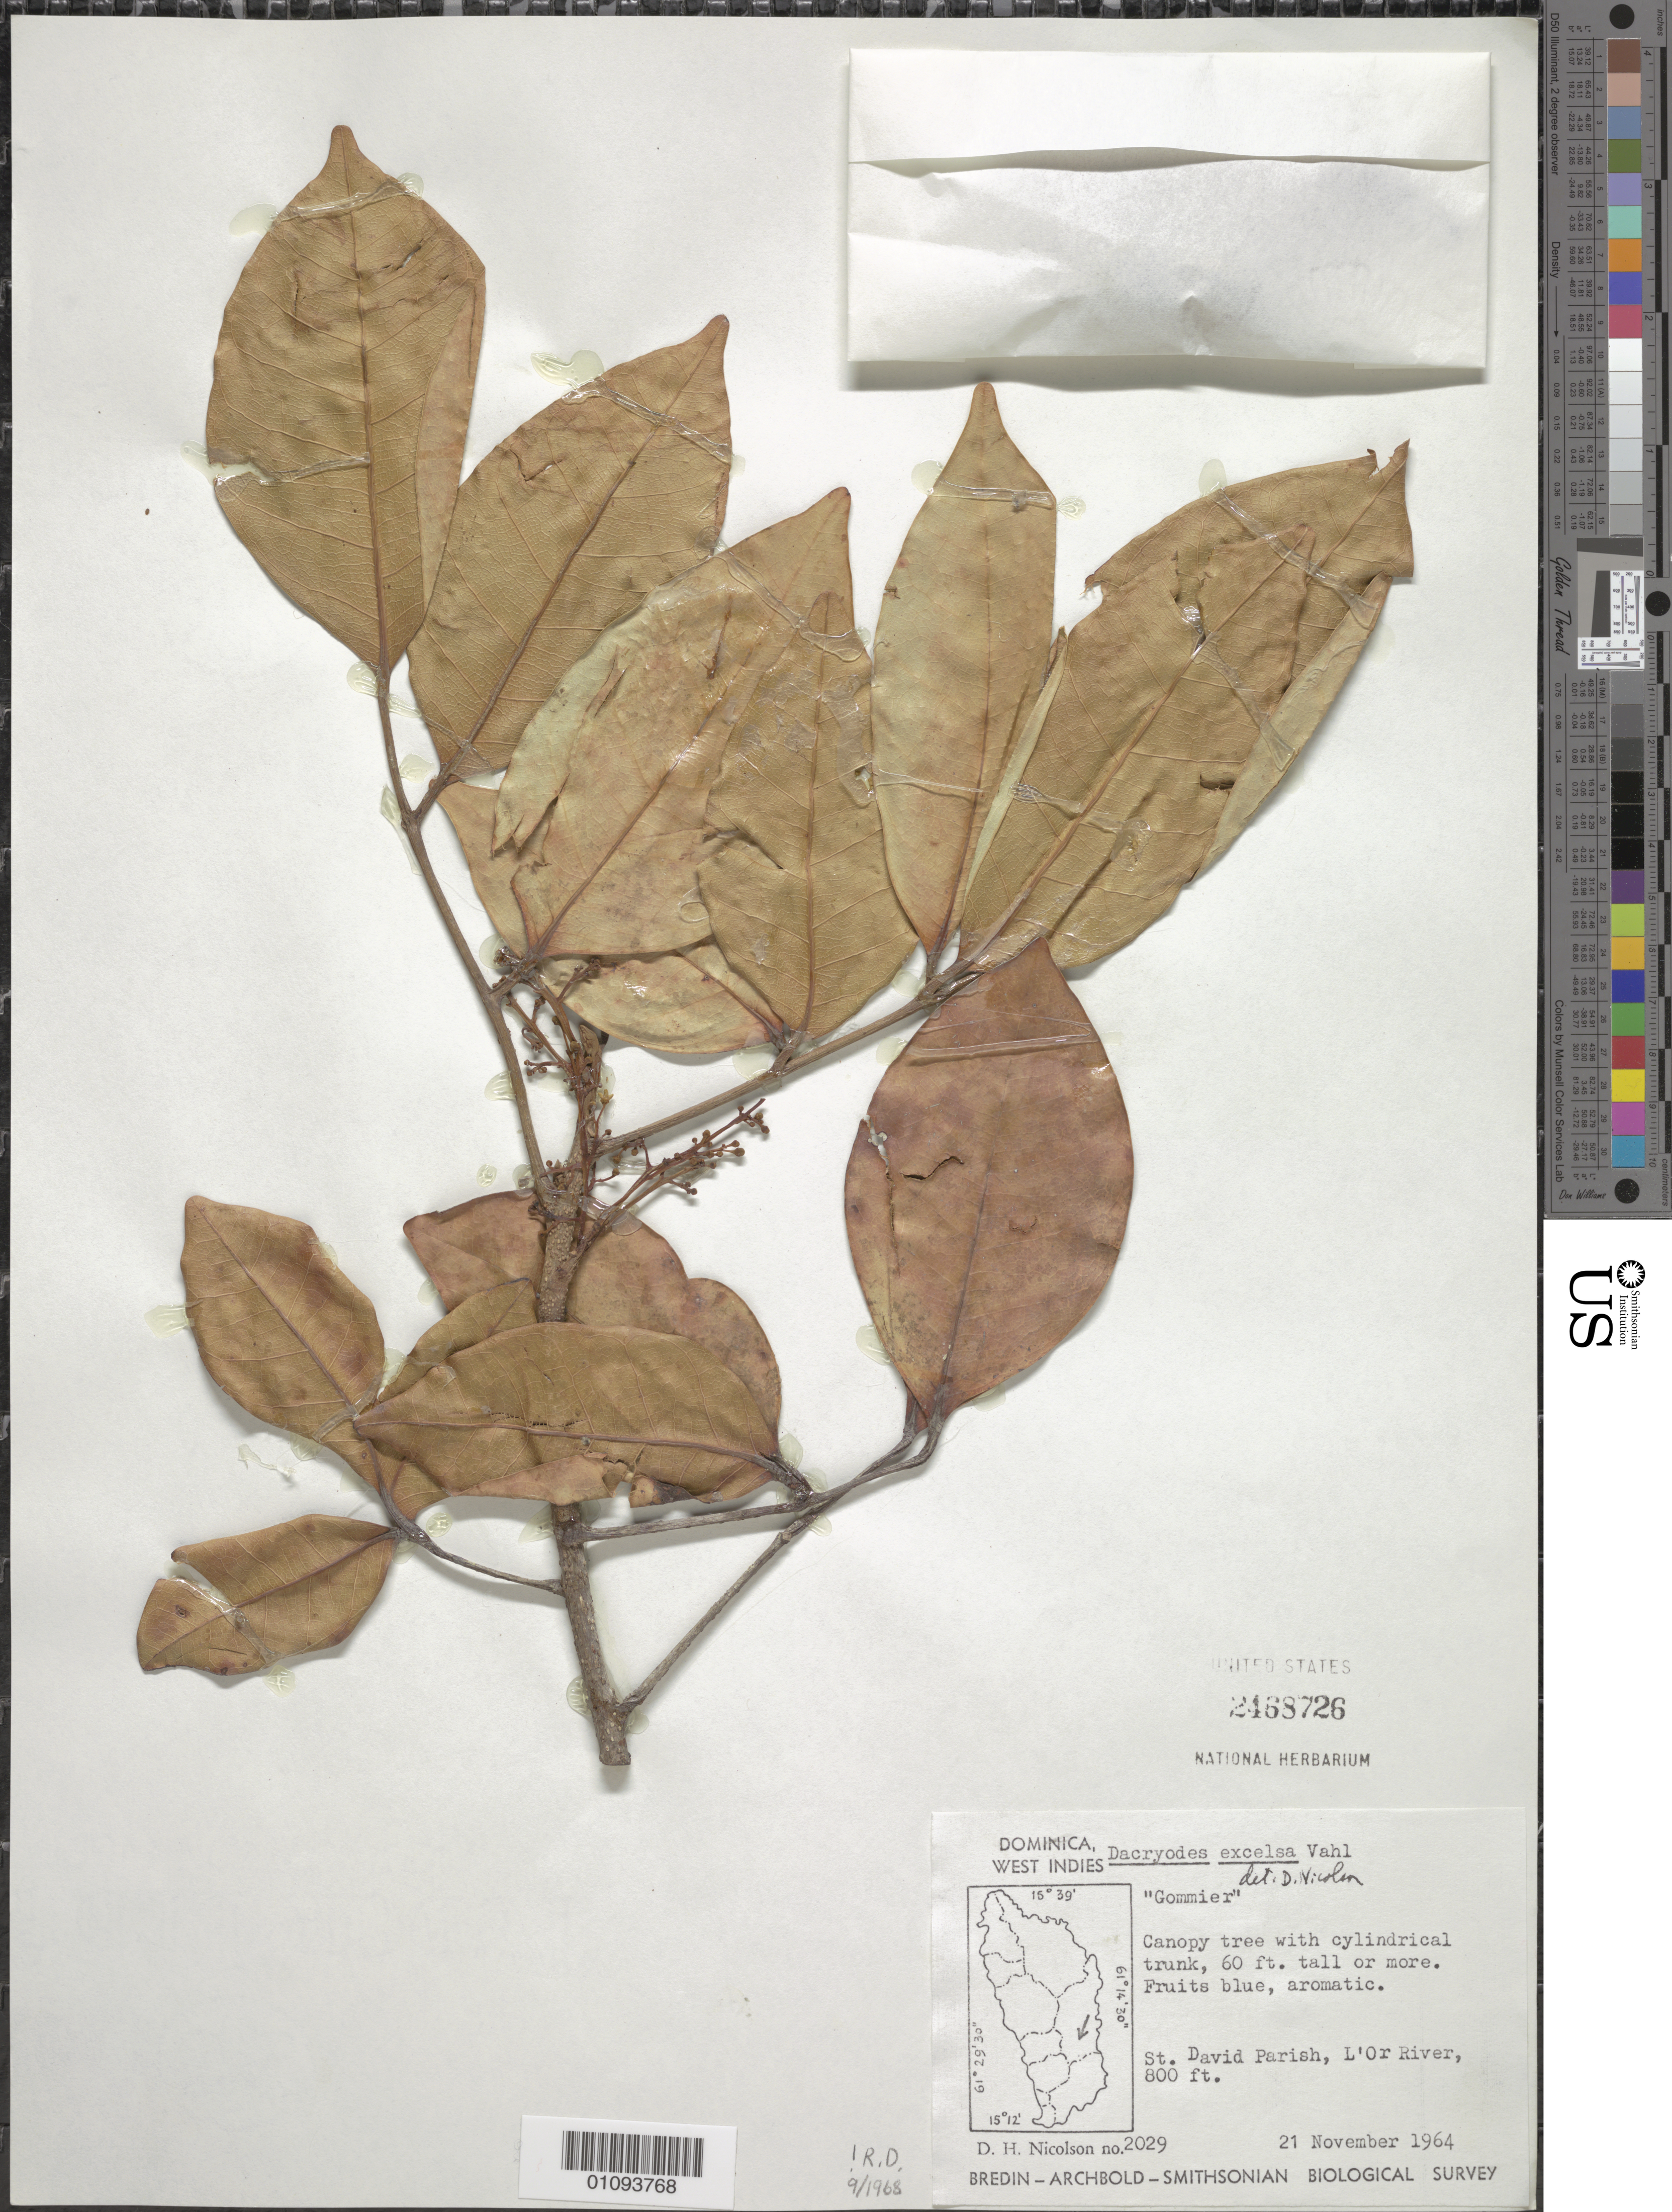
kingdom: Plantae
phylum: Tracheophyta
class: Magnoliopsida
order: Sapindales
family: Burseraceae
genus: Dacryodes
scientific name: Dacryodes excelsa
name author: Vahl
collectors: D. H. Nicolson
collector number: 2029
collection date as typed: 21 Nov 1964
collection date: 1964-11-21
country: Dominica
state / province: St. David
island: Dominica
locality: L'Or River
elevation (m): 244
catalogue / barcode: US 2468726